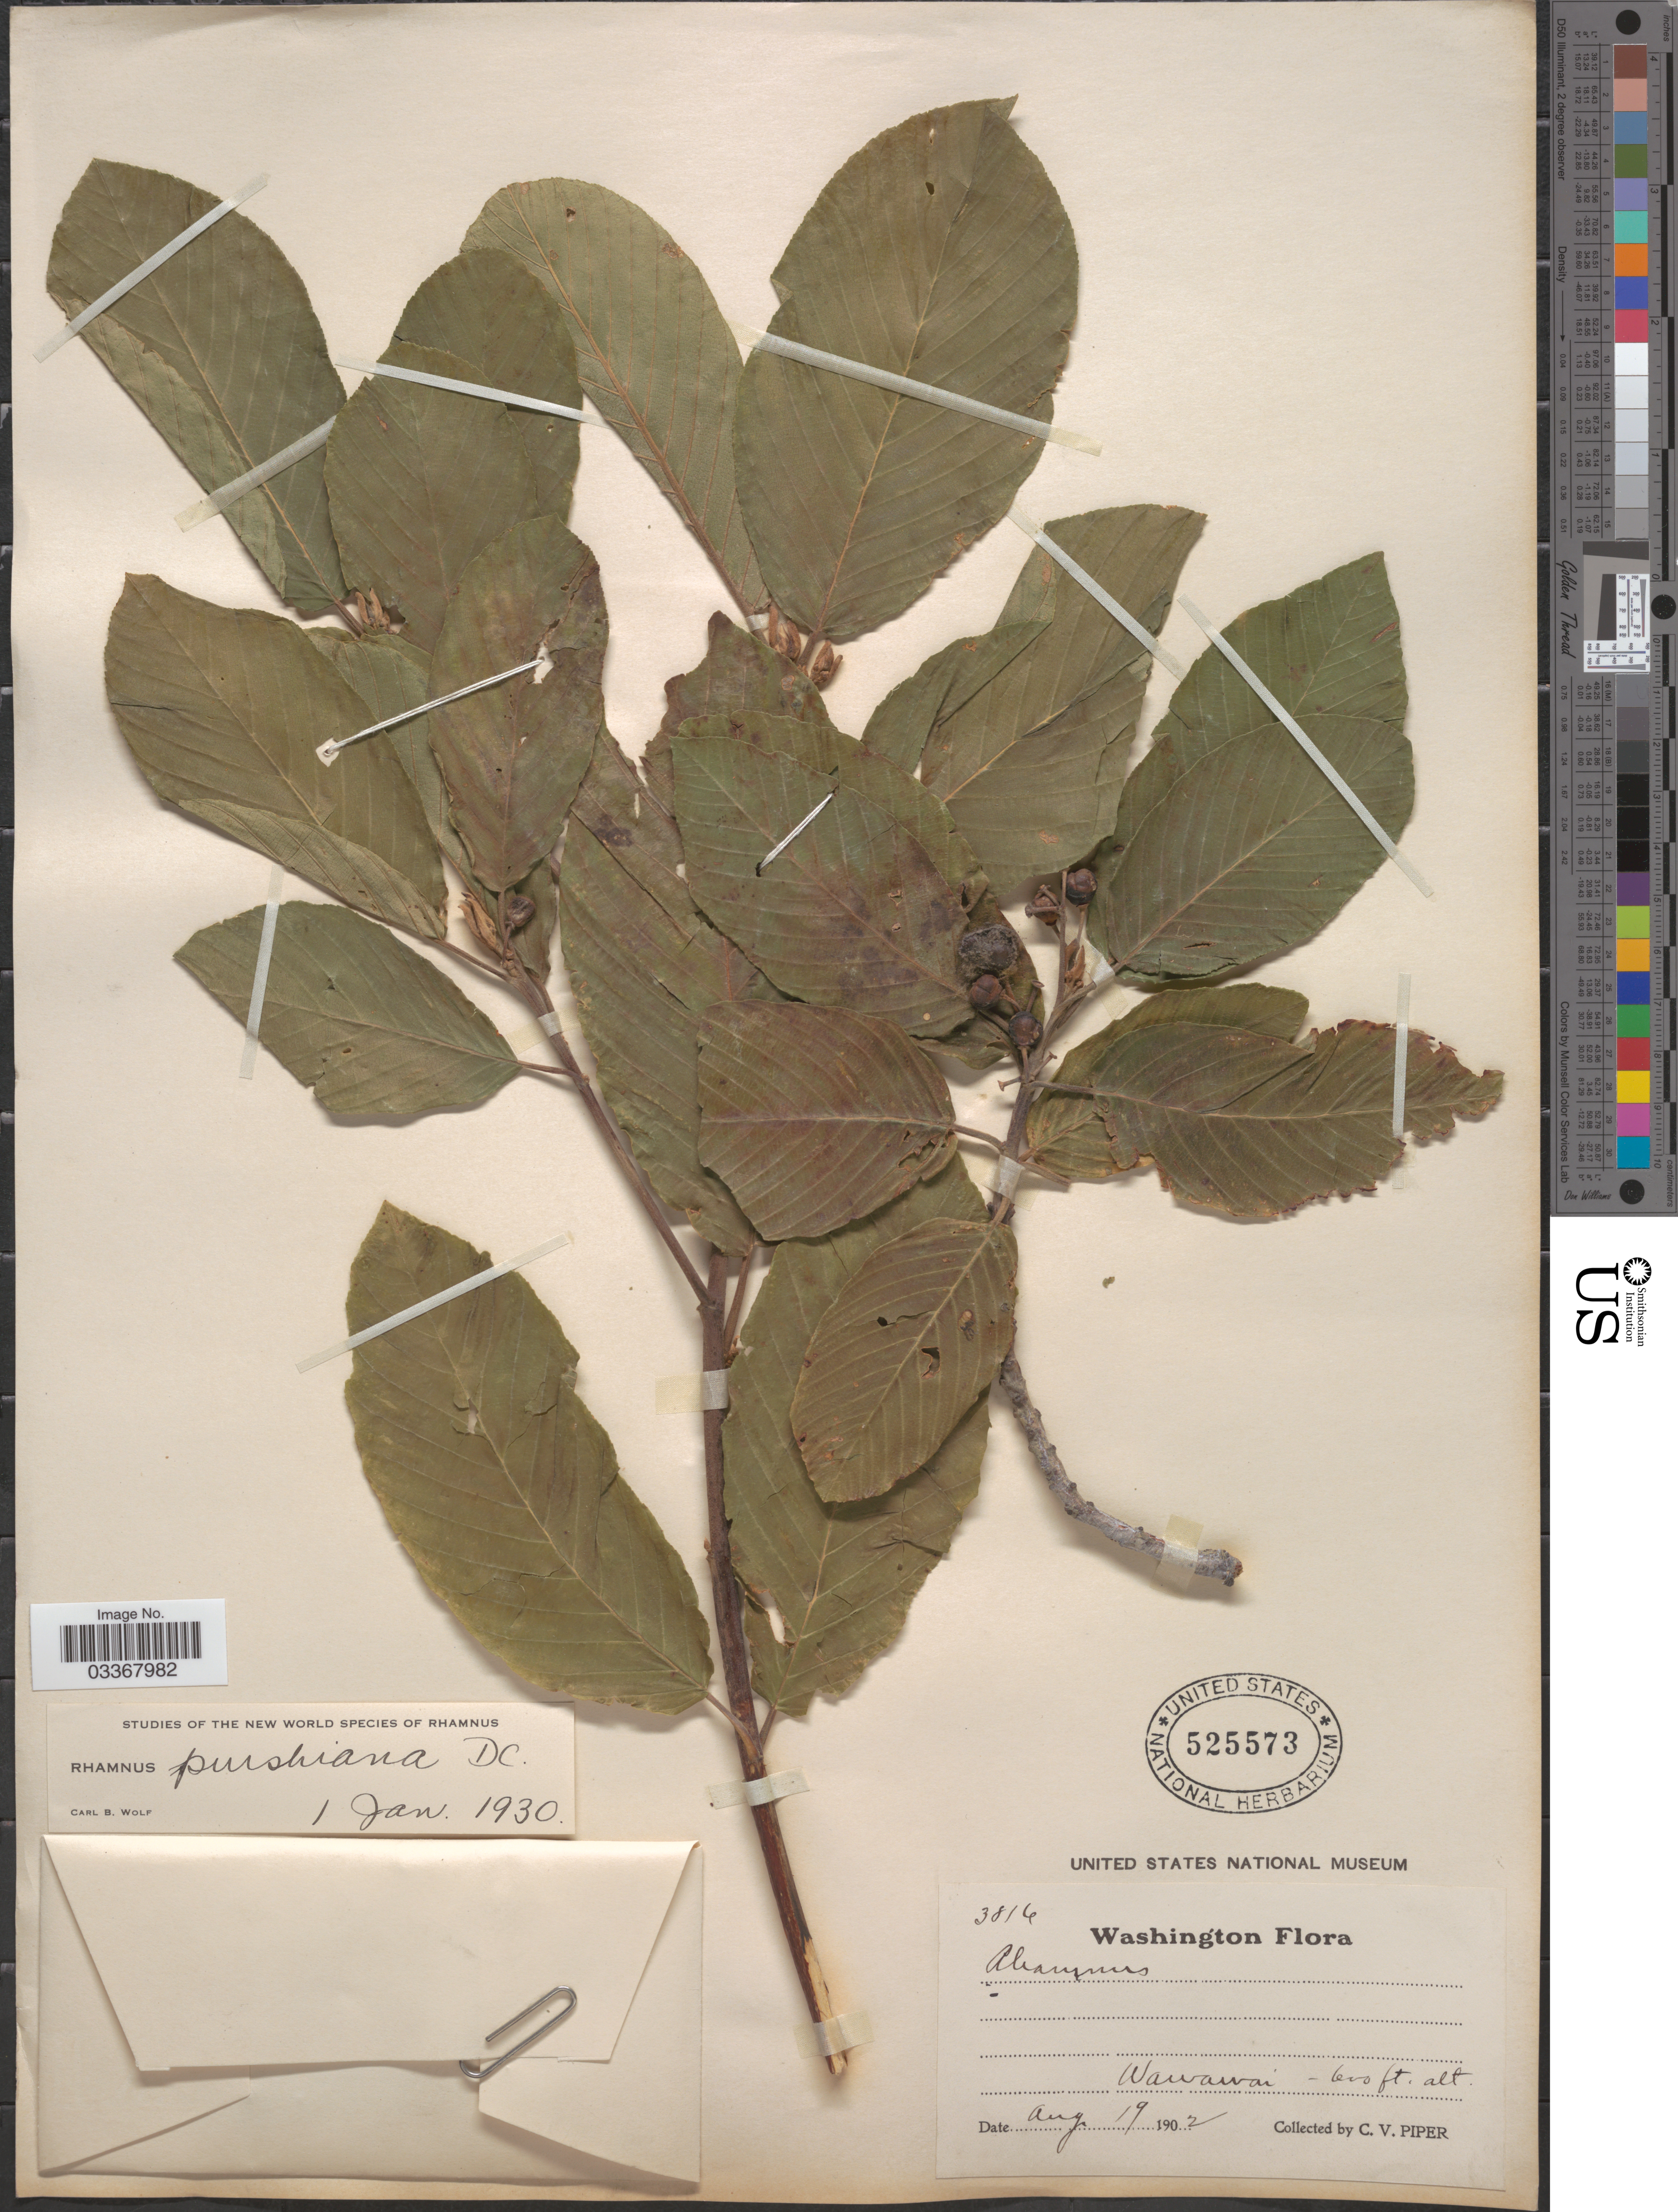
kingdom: Plantae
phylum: Tracheophyta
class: Magnoliopsida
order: Rosales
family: Rhamnaceae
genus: Frangula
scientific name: Frangula purshiana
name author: (DC.) A. Gray ex J.G. Cooper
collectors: C. V. Piper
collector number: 3816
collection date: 1902-08-19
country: United States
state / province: Washington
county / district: Whitman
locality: Wawawai.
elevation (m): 183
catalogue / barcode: US 525573